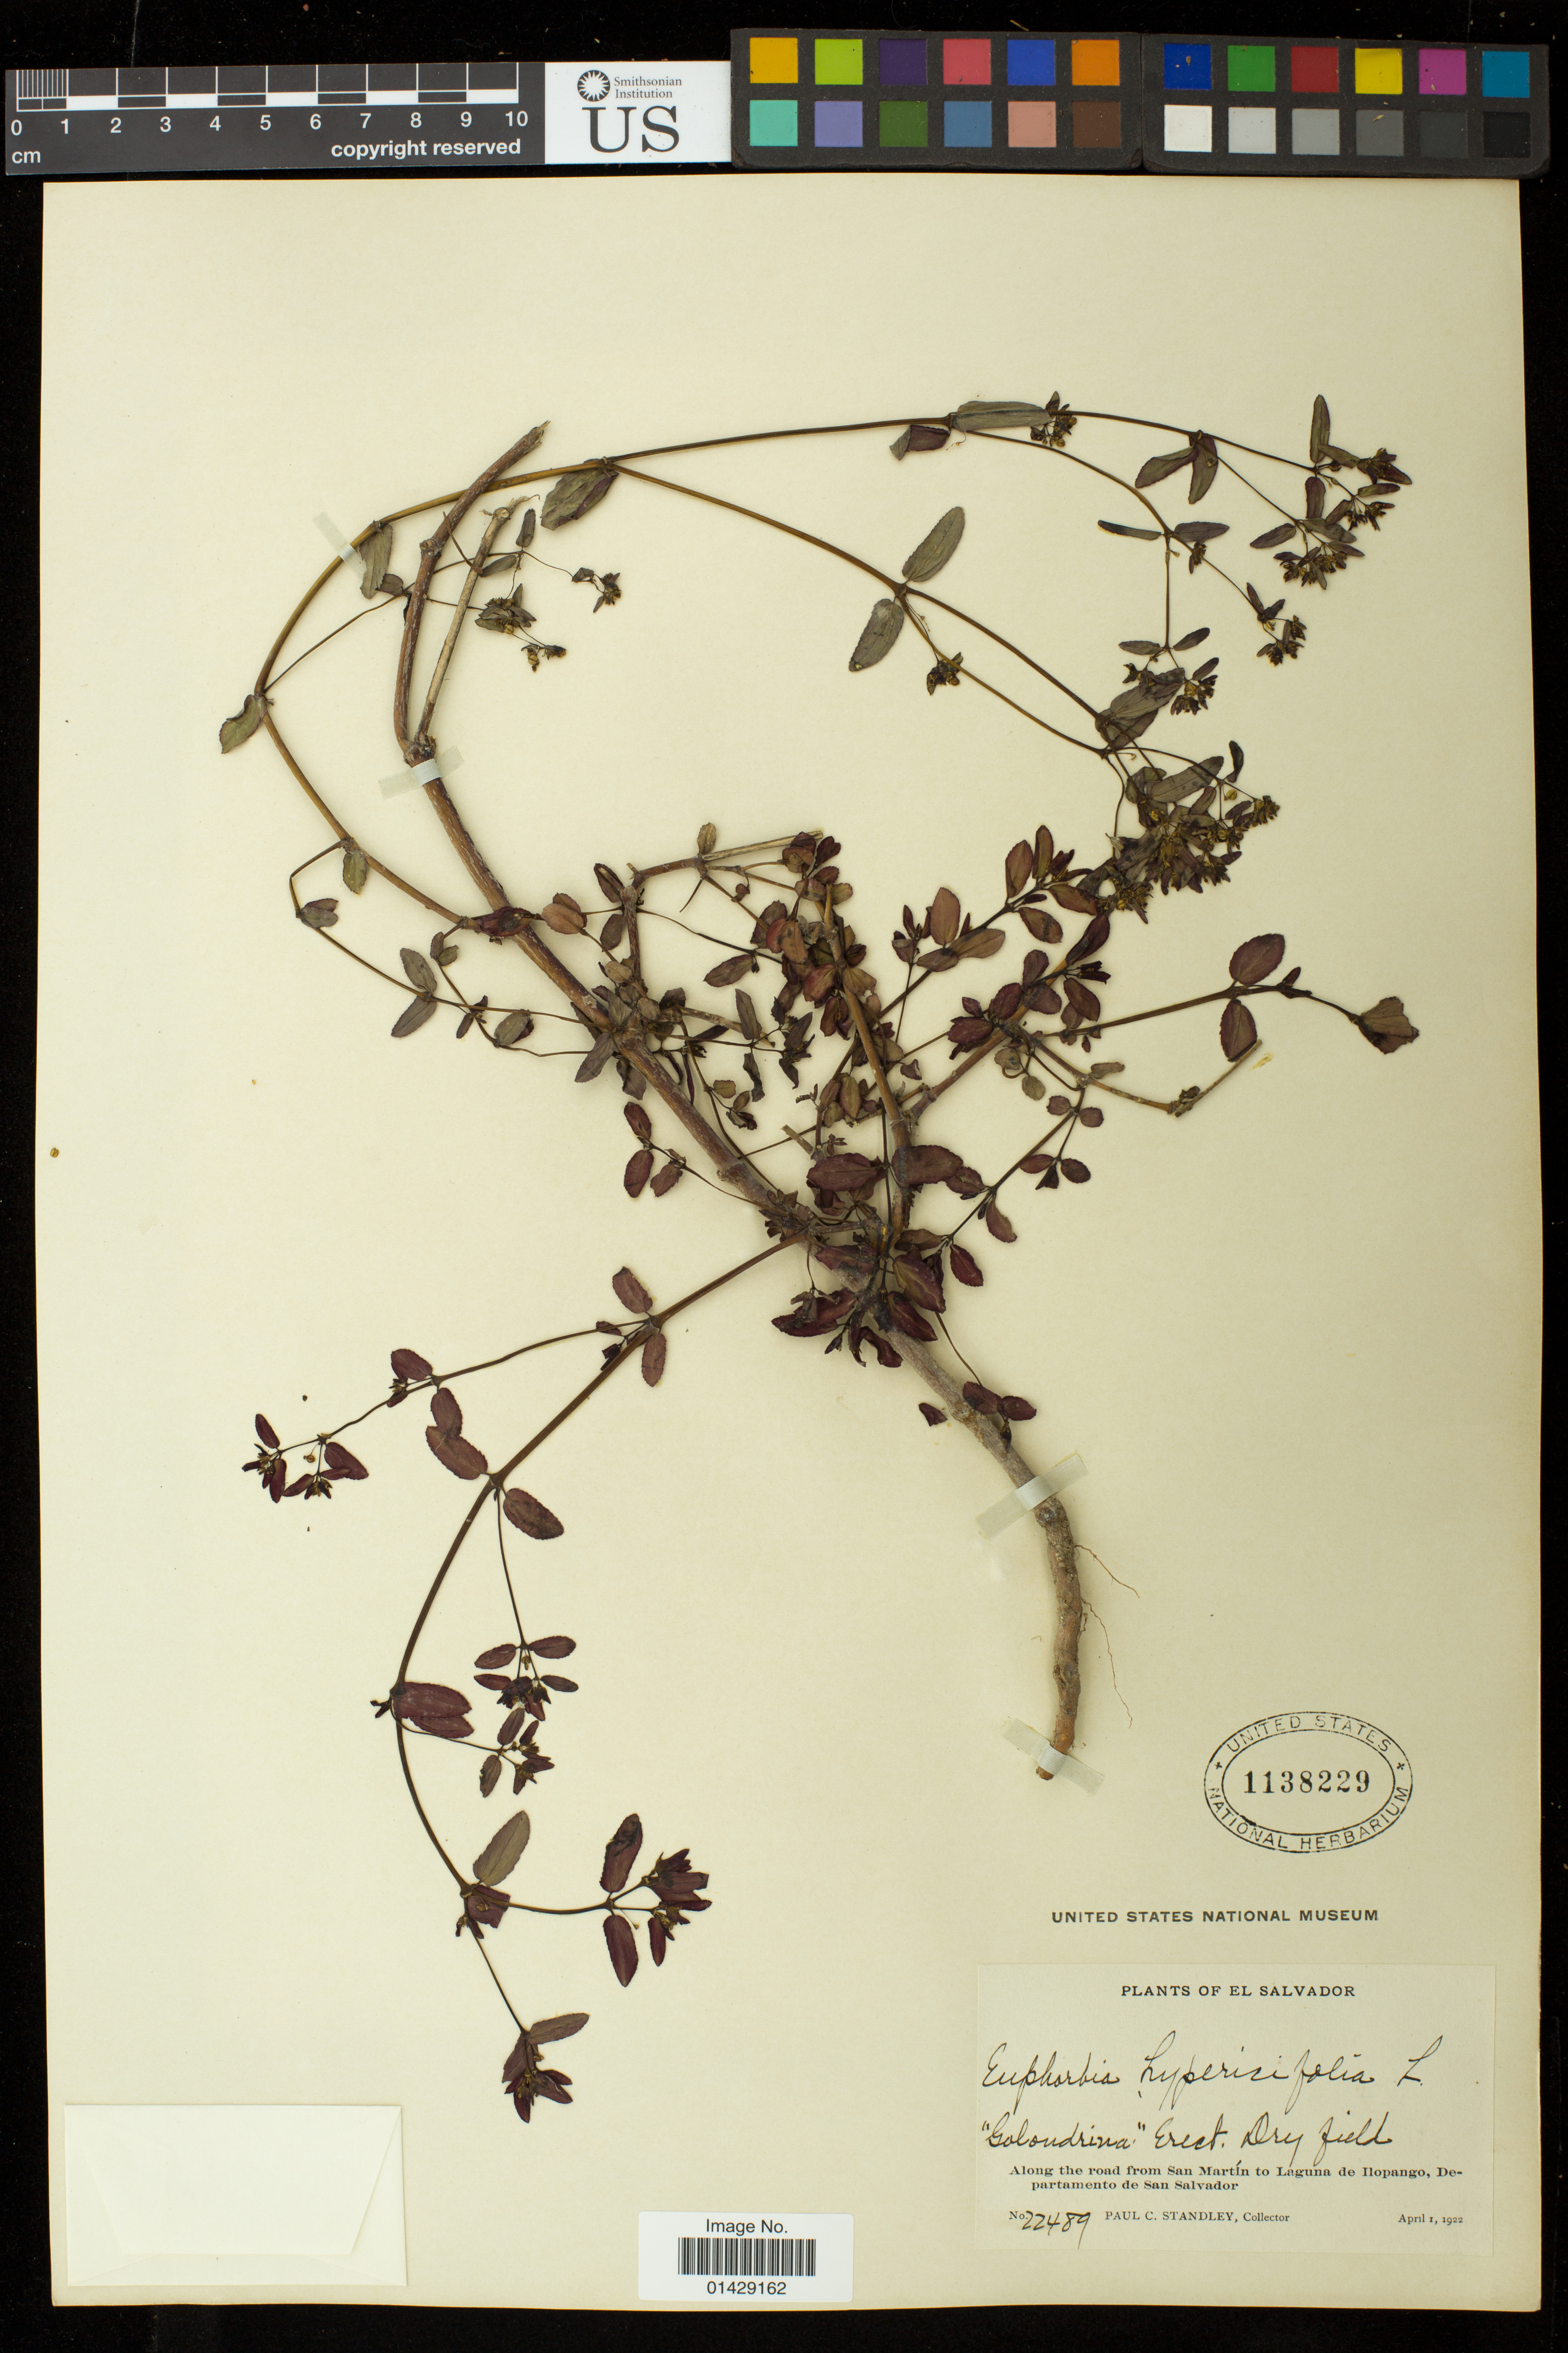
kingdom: Plantae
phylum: Tracheophyta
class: Magnoliopsida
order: Malpighiales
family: Euphorbiaceae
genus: Euphorbia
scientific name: Euphorbia hyssopifolia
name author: L.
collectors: P. C. Standley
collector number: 22489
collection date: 1922-04-01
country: El Salvador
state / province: San Salvador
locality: Dry field. Along the road from San Martin to Laguna de Ilopango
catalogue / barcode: US 1138229